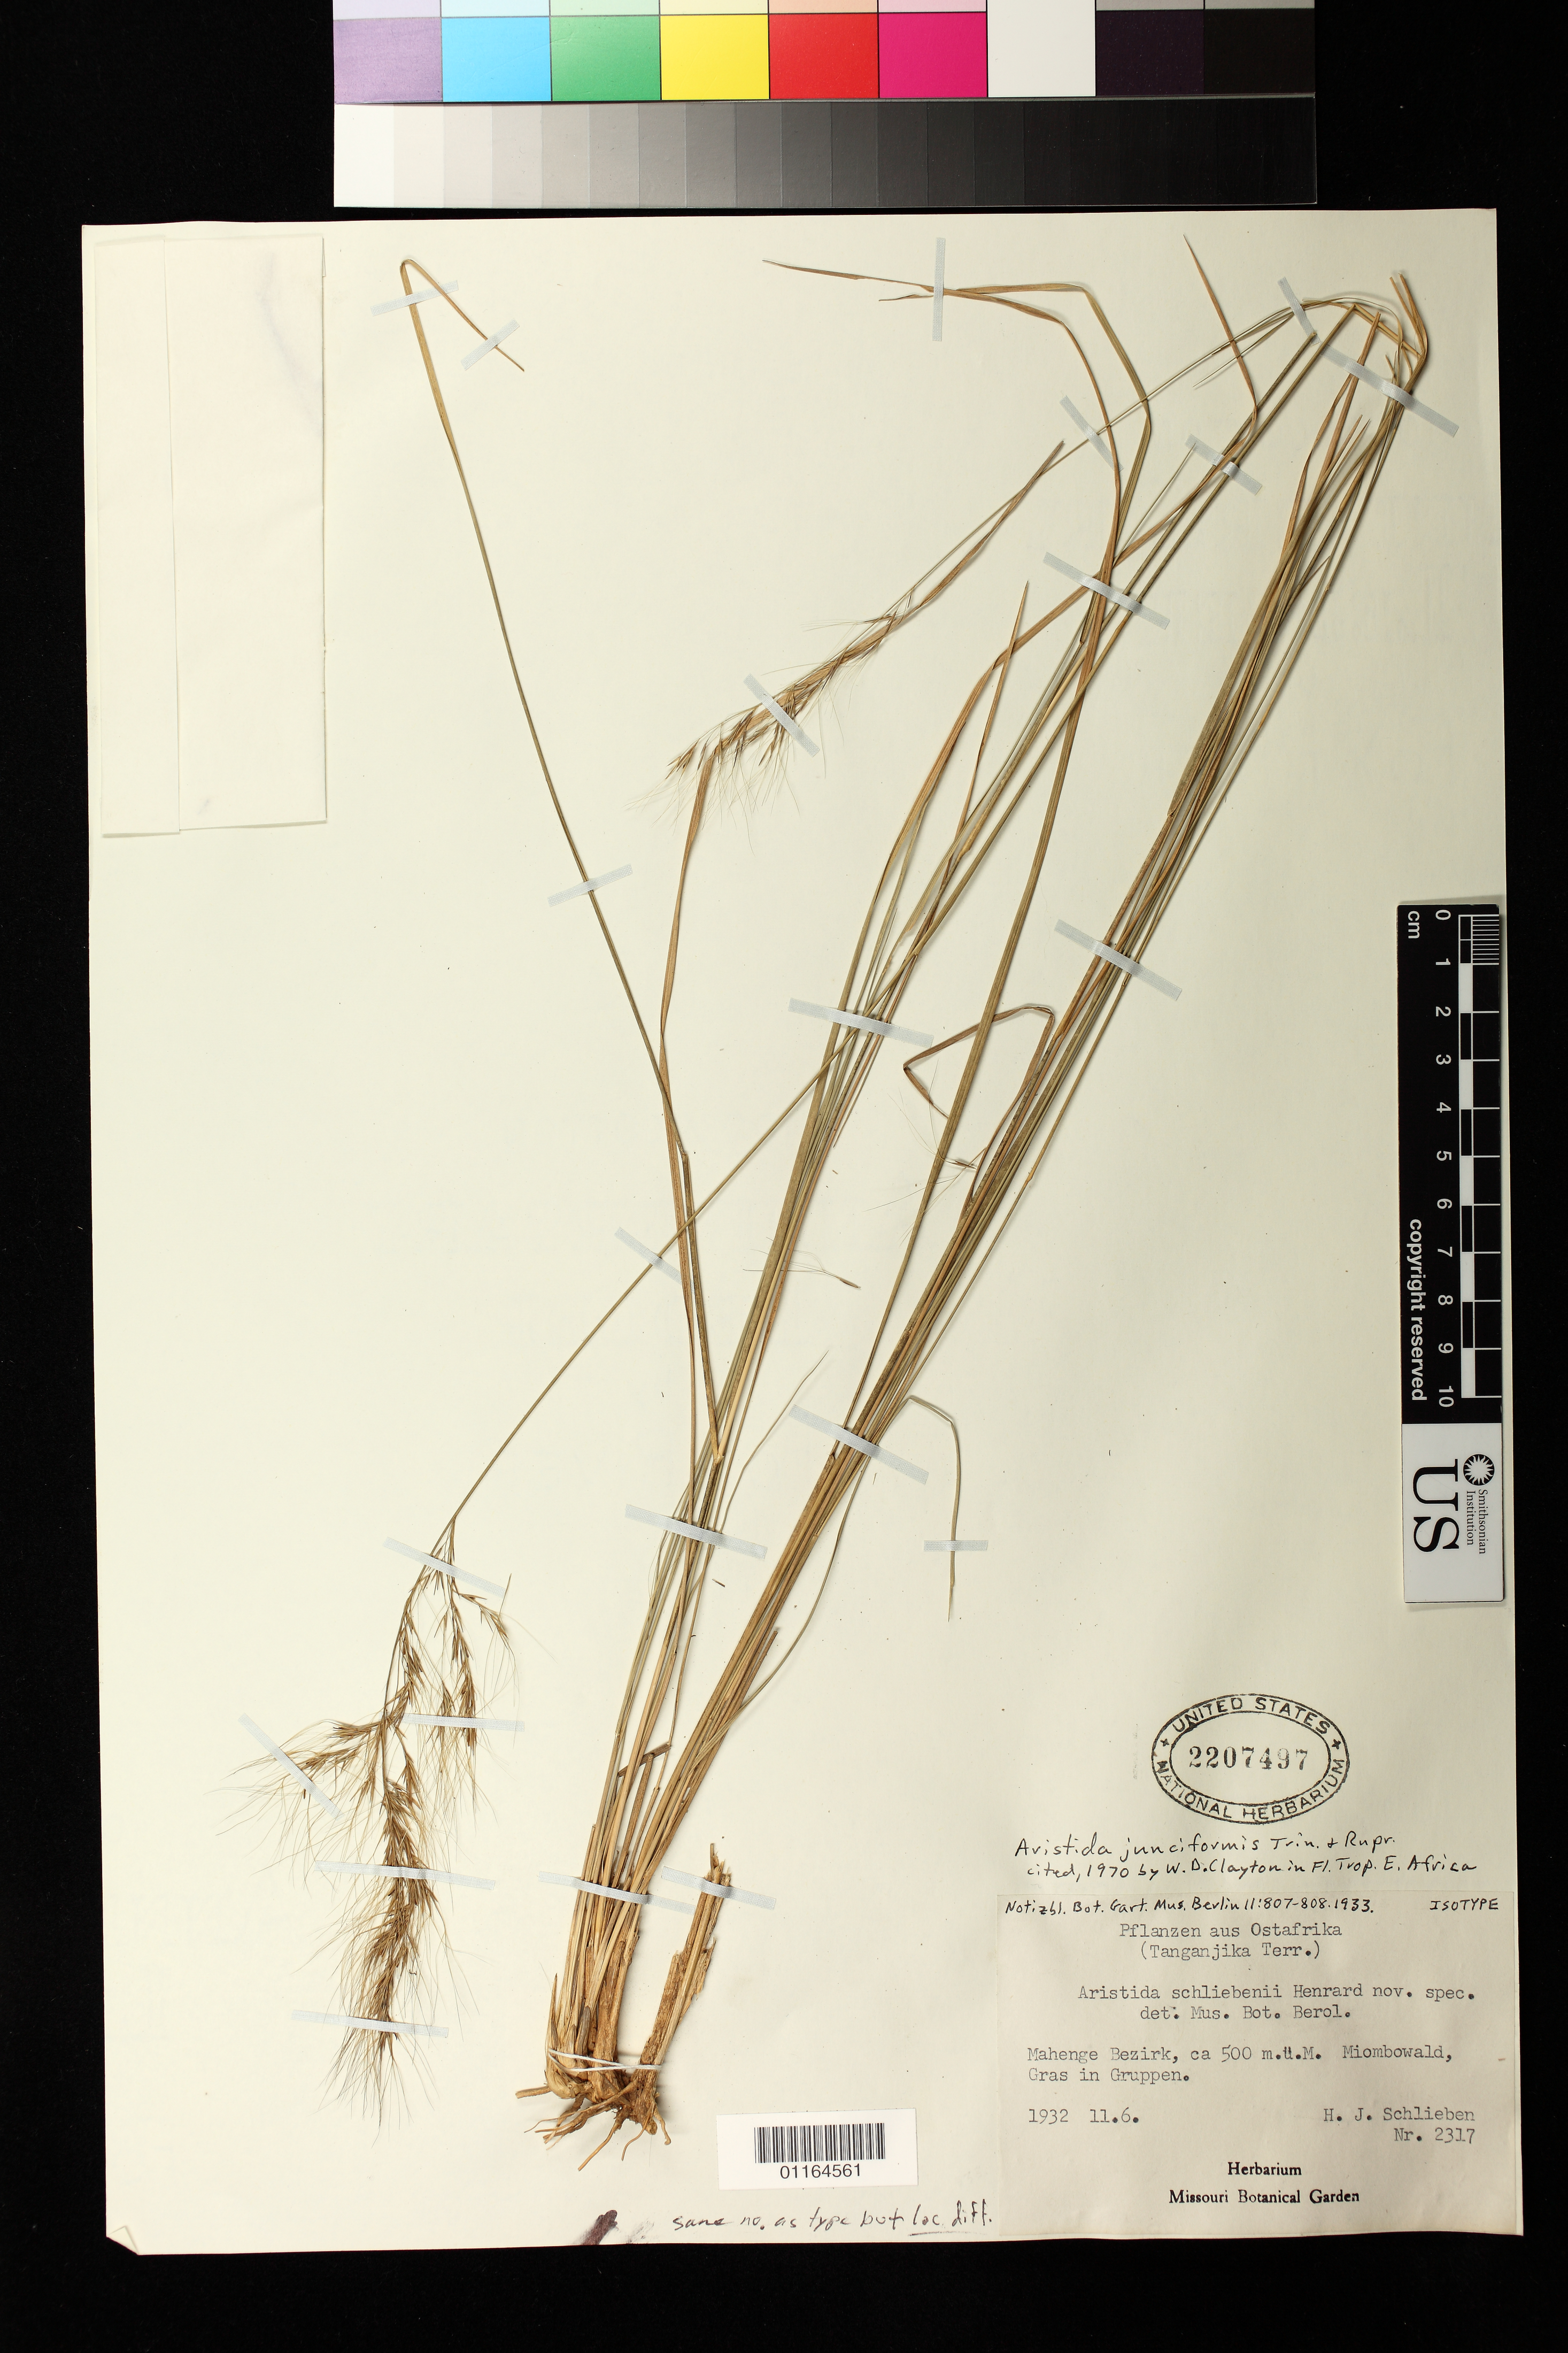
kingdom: Plantae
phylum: Tracheophyta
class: Liliopsida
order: Poales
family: Poaceae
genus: Aristida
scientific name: Aristida schliebenii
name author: Henr.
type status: Possible Isotype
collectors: H. J. Schlieben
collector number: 2317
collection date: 1932-06-11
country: Tanzania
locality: Tanganjika Terr. Mahenge Bezirk, Miombowald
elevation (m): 500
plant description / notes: Same collection date & number as type, but possibly not a duplicate of the holotype; locality & elevation on label not as cited (protologue, "Bez. Mahenge: Schauri, 400 m").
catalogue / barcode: US 2207497